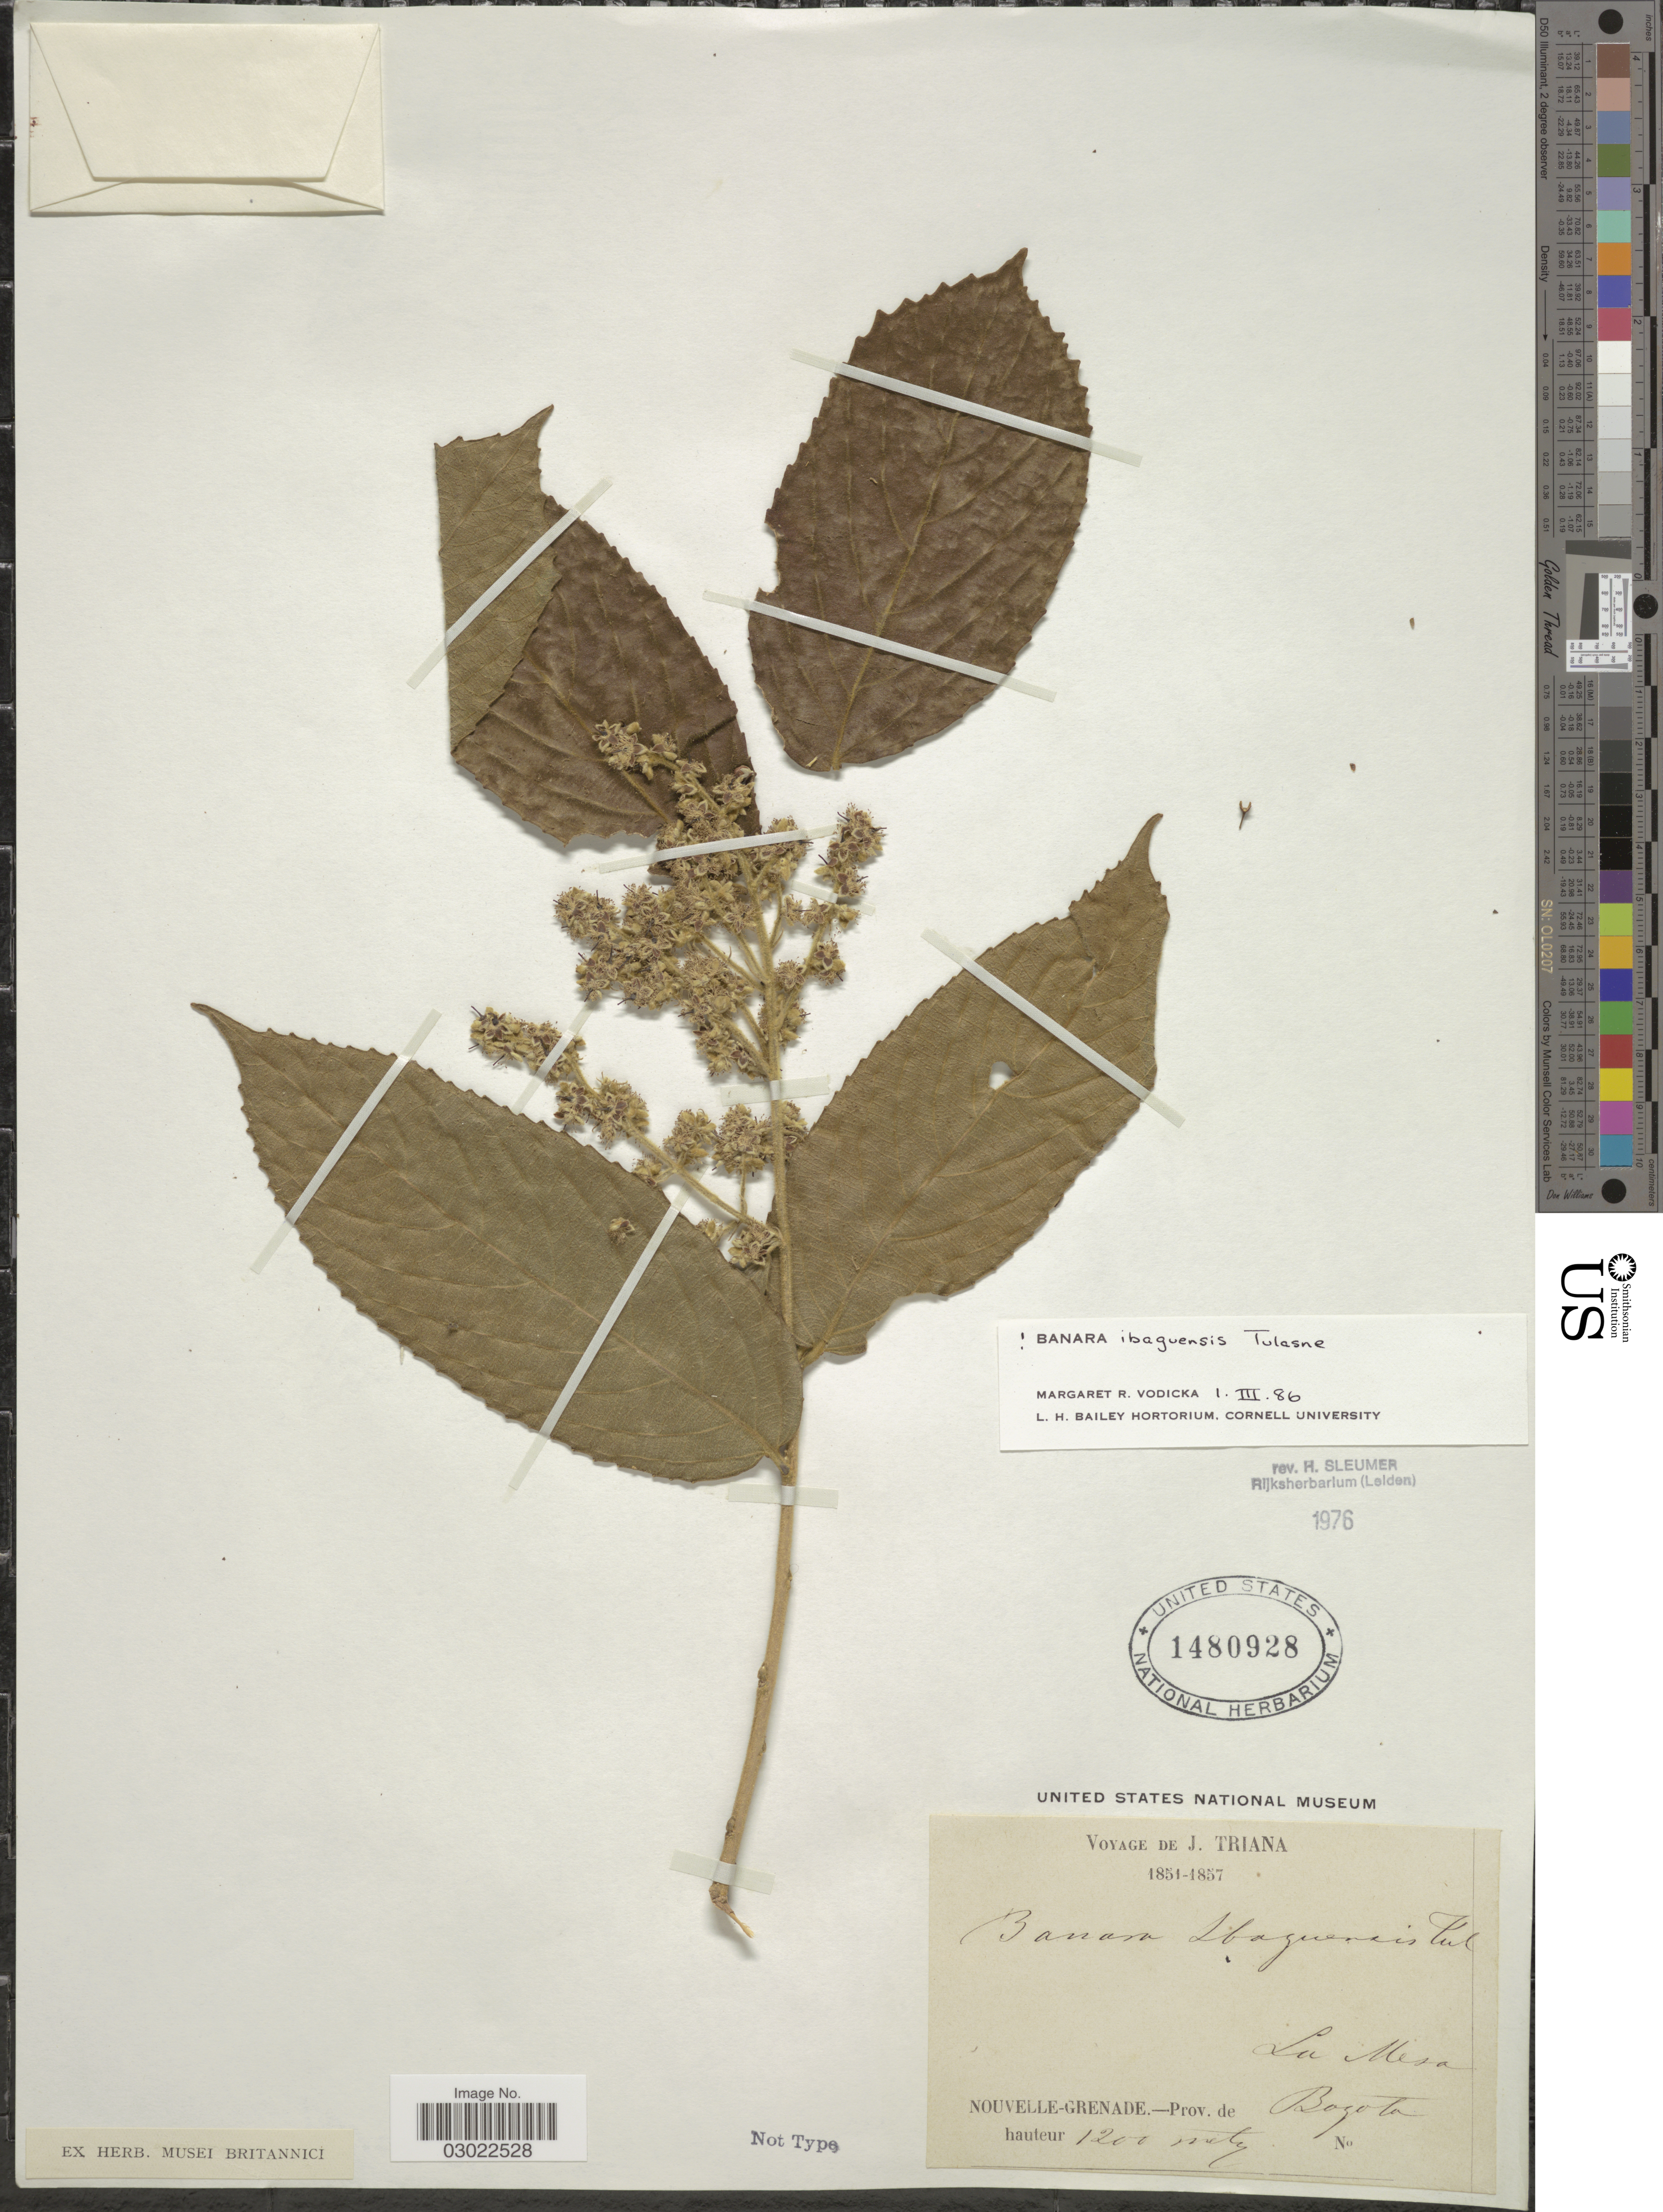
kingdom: Plantae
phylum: Tracheophyta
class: Magnoliopsida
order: Malpighiales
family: Salicaceae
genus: Banara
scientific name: Banara ibaguensis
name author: Tul.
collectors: J. J. Triana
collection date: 1851/1857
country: Colombia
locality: Nouvella-Grenada- Prov de La Mesa Bogota.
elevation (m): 1200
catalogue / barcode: US 1480928